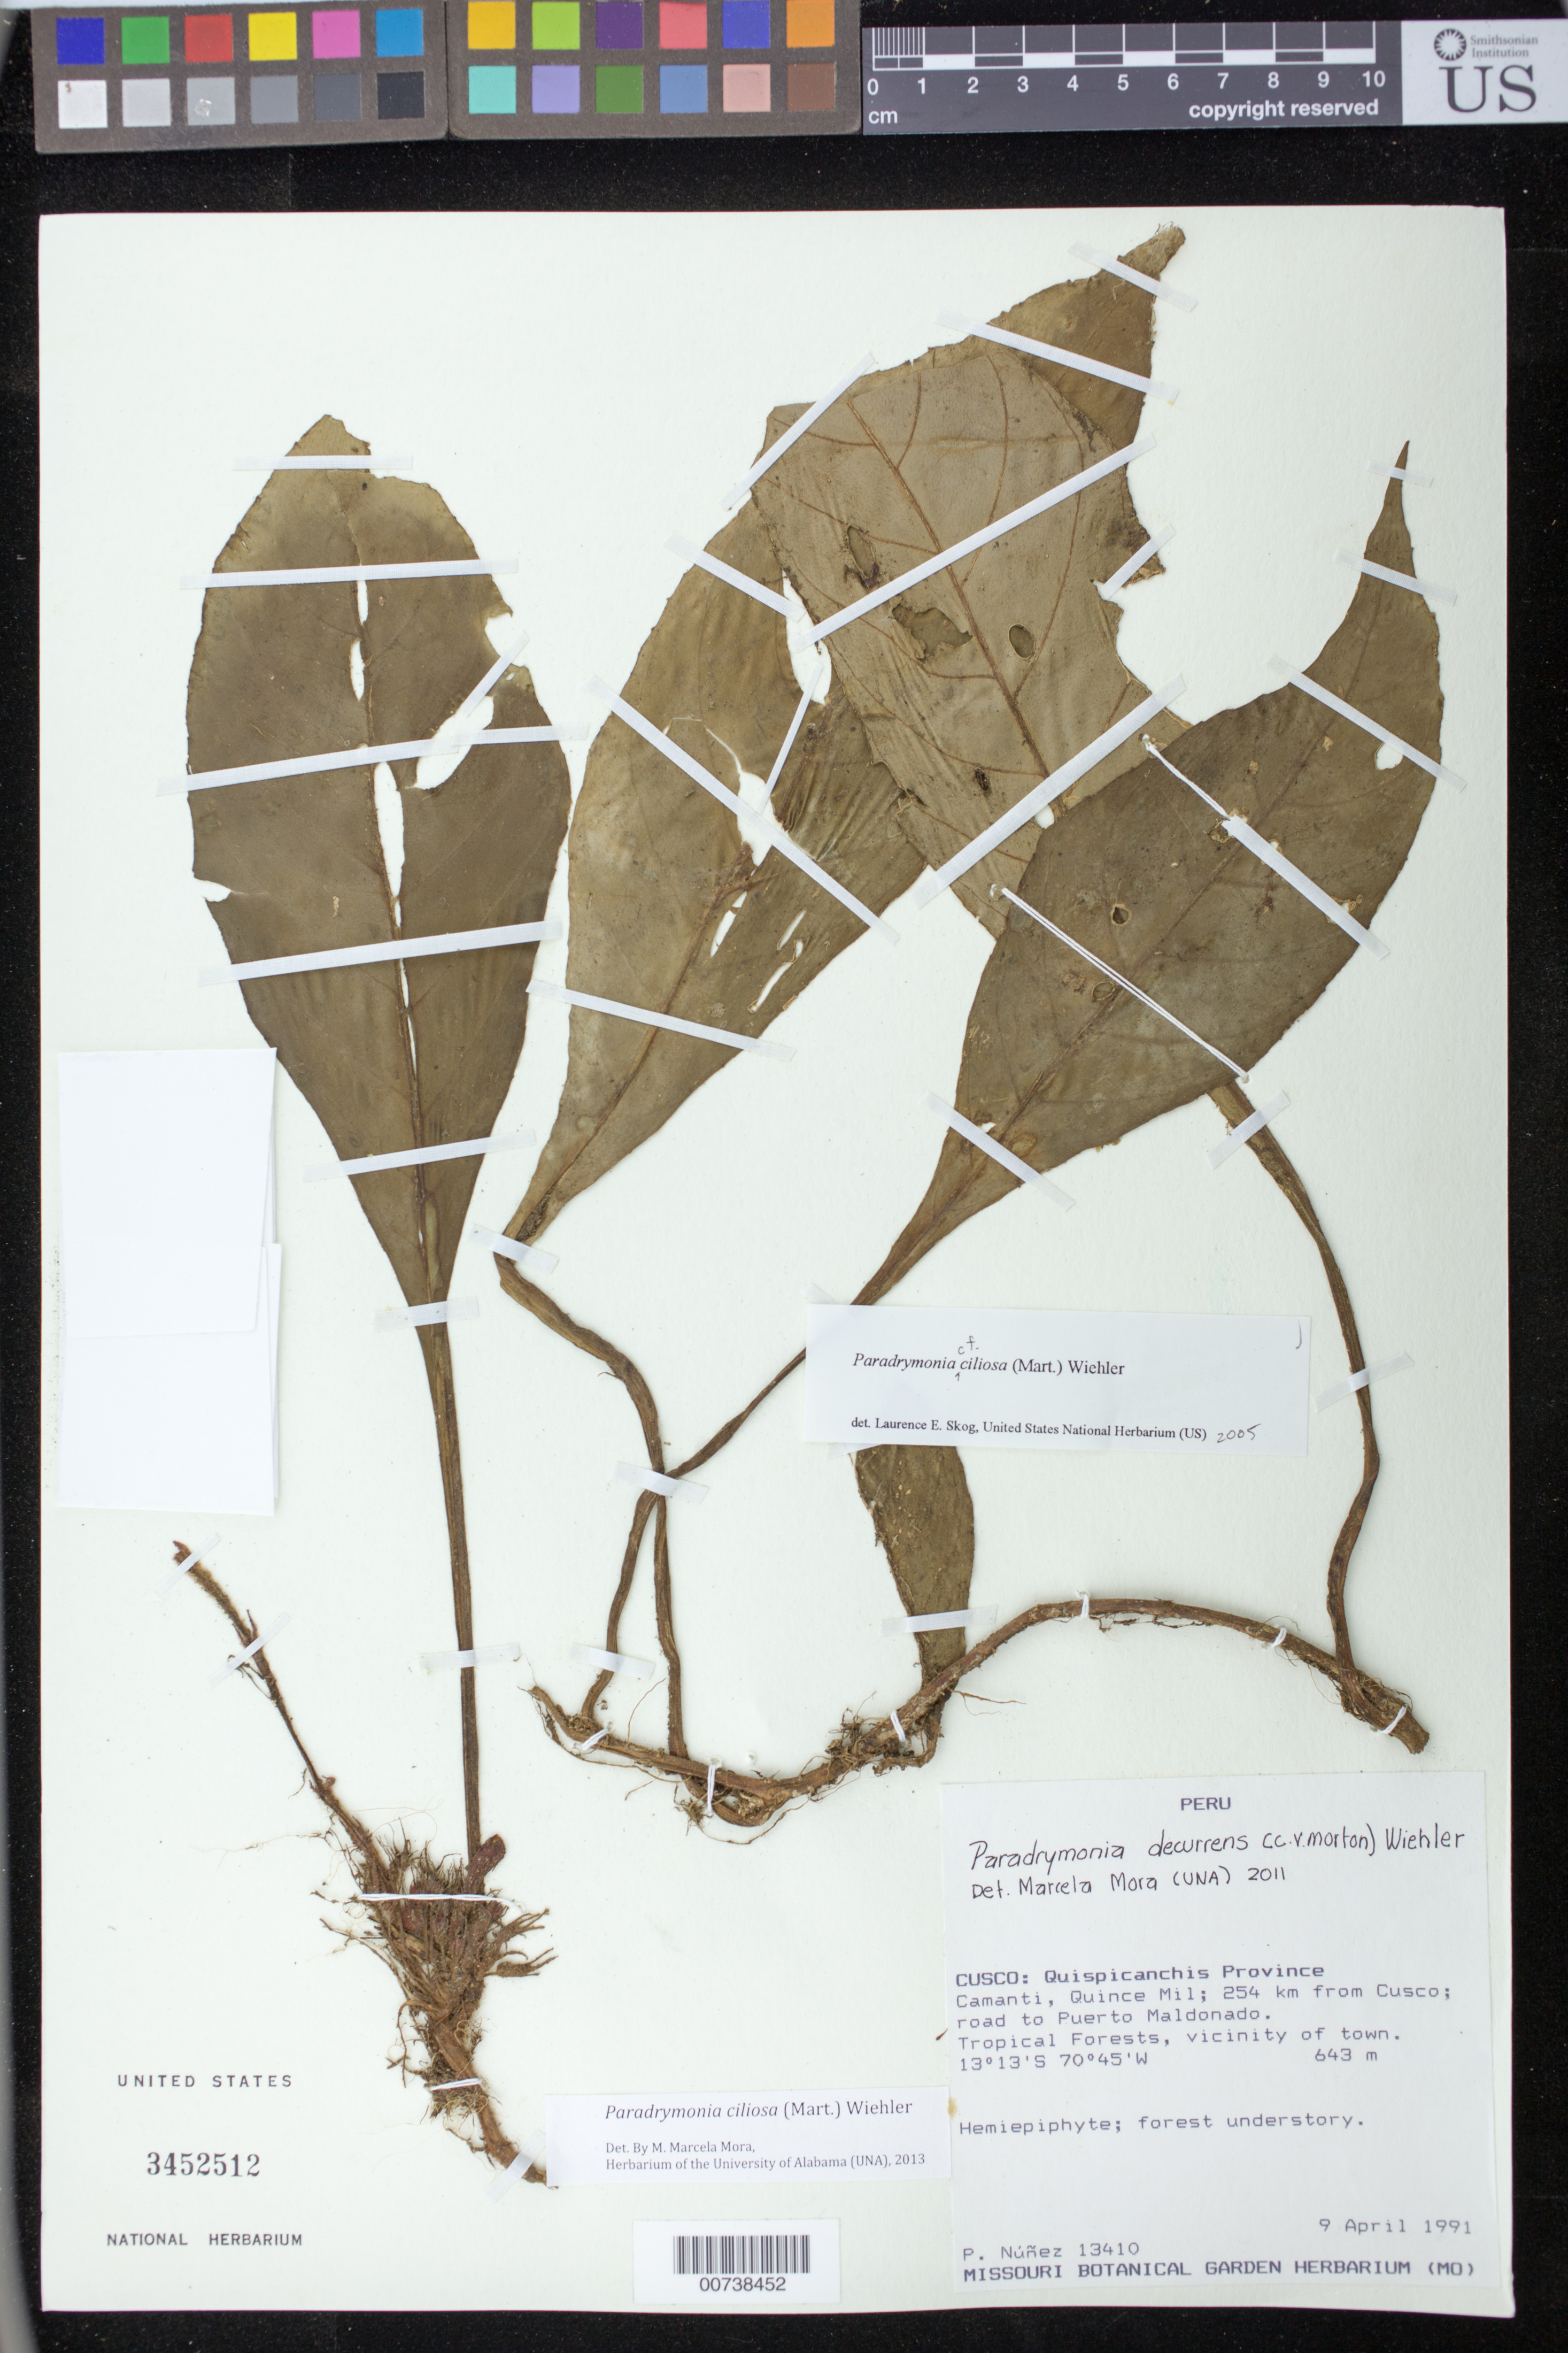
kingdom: Plantae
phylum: Tracheophyta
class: Magnoliopsida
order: Lamiales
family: Gesneriaceae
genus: Paradrymonia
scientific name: Paradrymonia ciliosa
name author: (Mart.) Wiehler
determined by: Mora, M. Marcela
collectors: P. Núñez V.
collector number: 13410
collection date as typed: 09 Apr 1991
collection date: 1991-04-09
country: Peru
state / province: Cusco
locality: Cusco: Quispicanchis Province. Camanti, Quince Mil; 254 km from Cusco; road to Puerto Maldonado, vicinity of town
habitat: Tropical forests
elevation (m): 643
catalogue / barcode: US 3452512